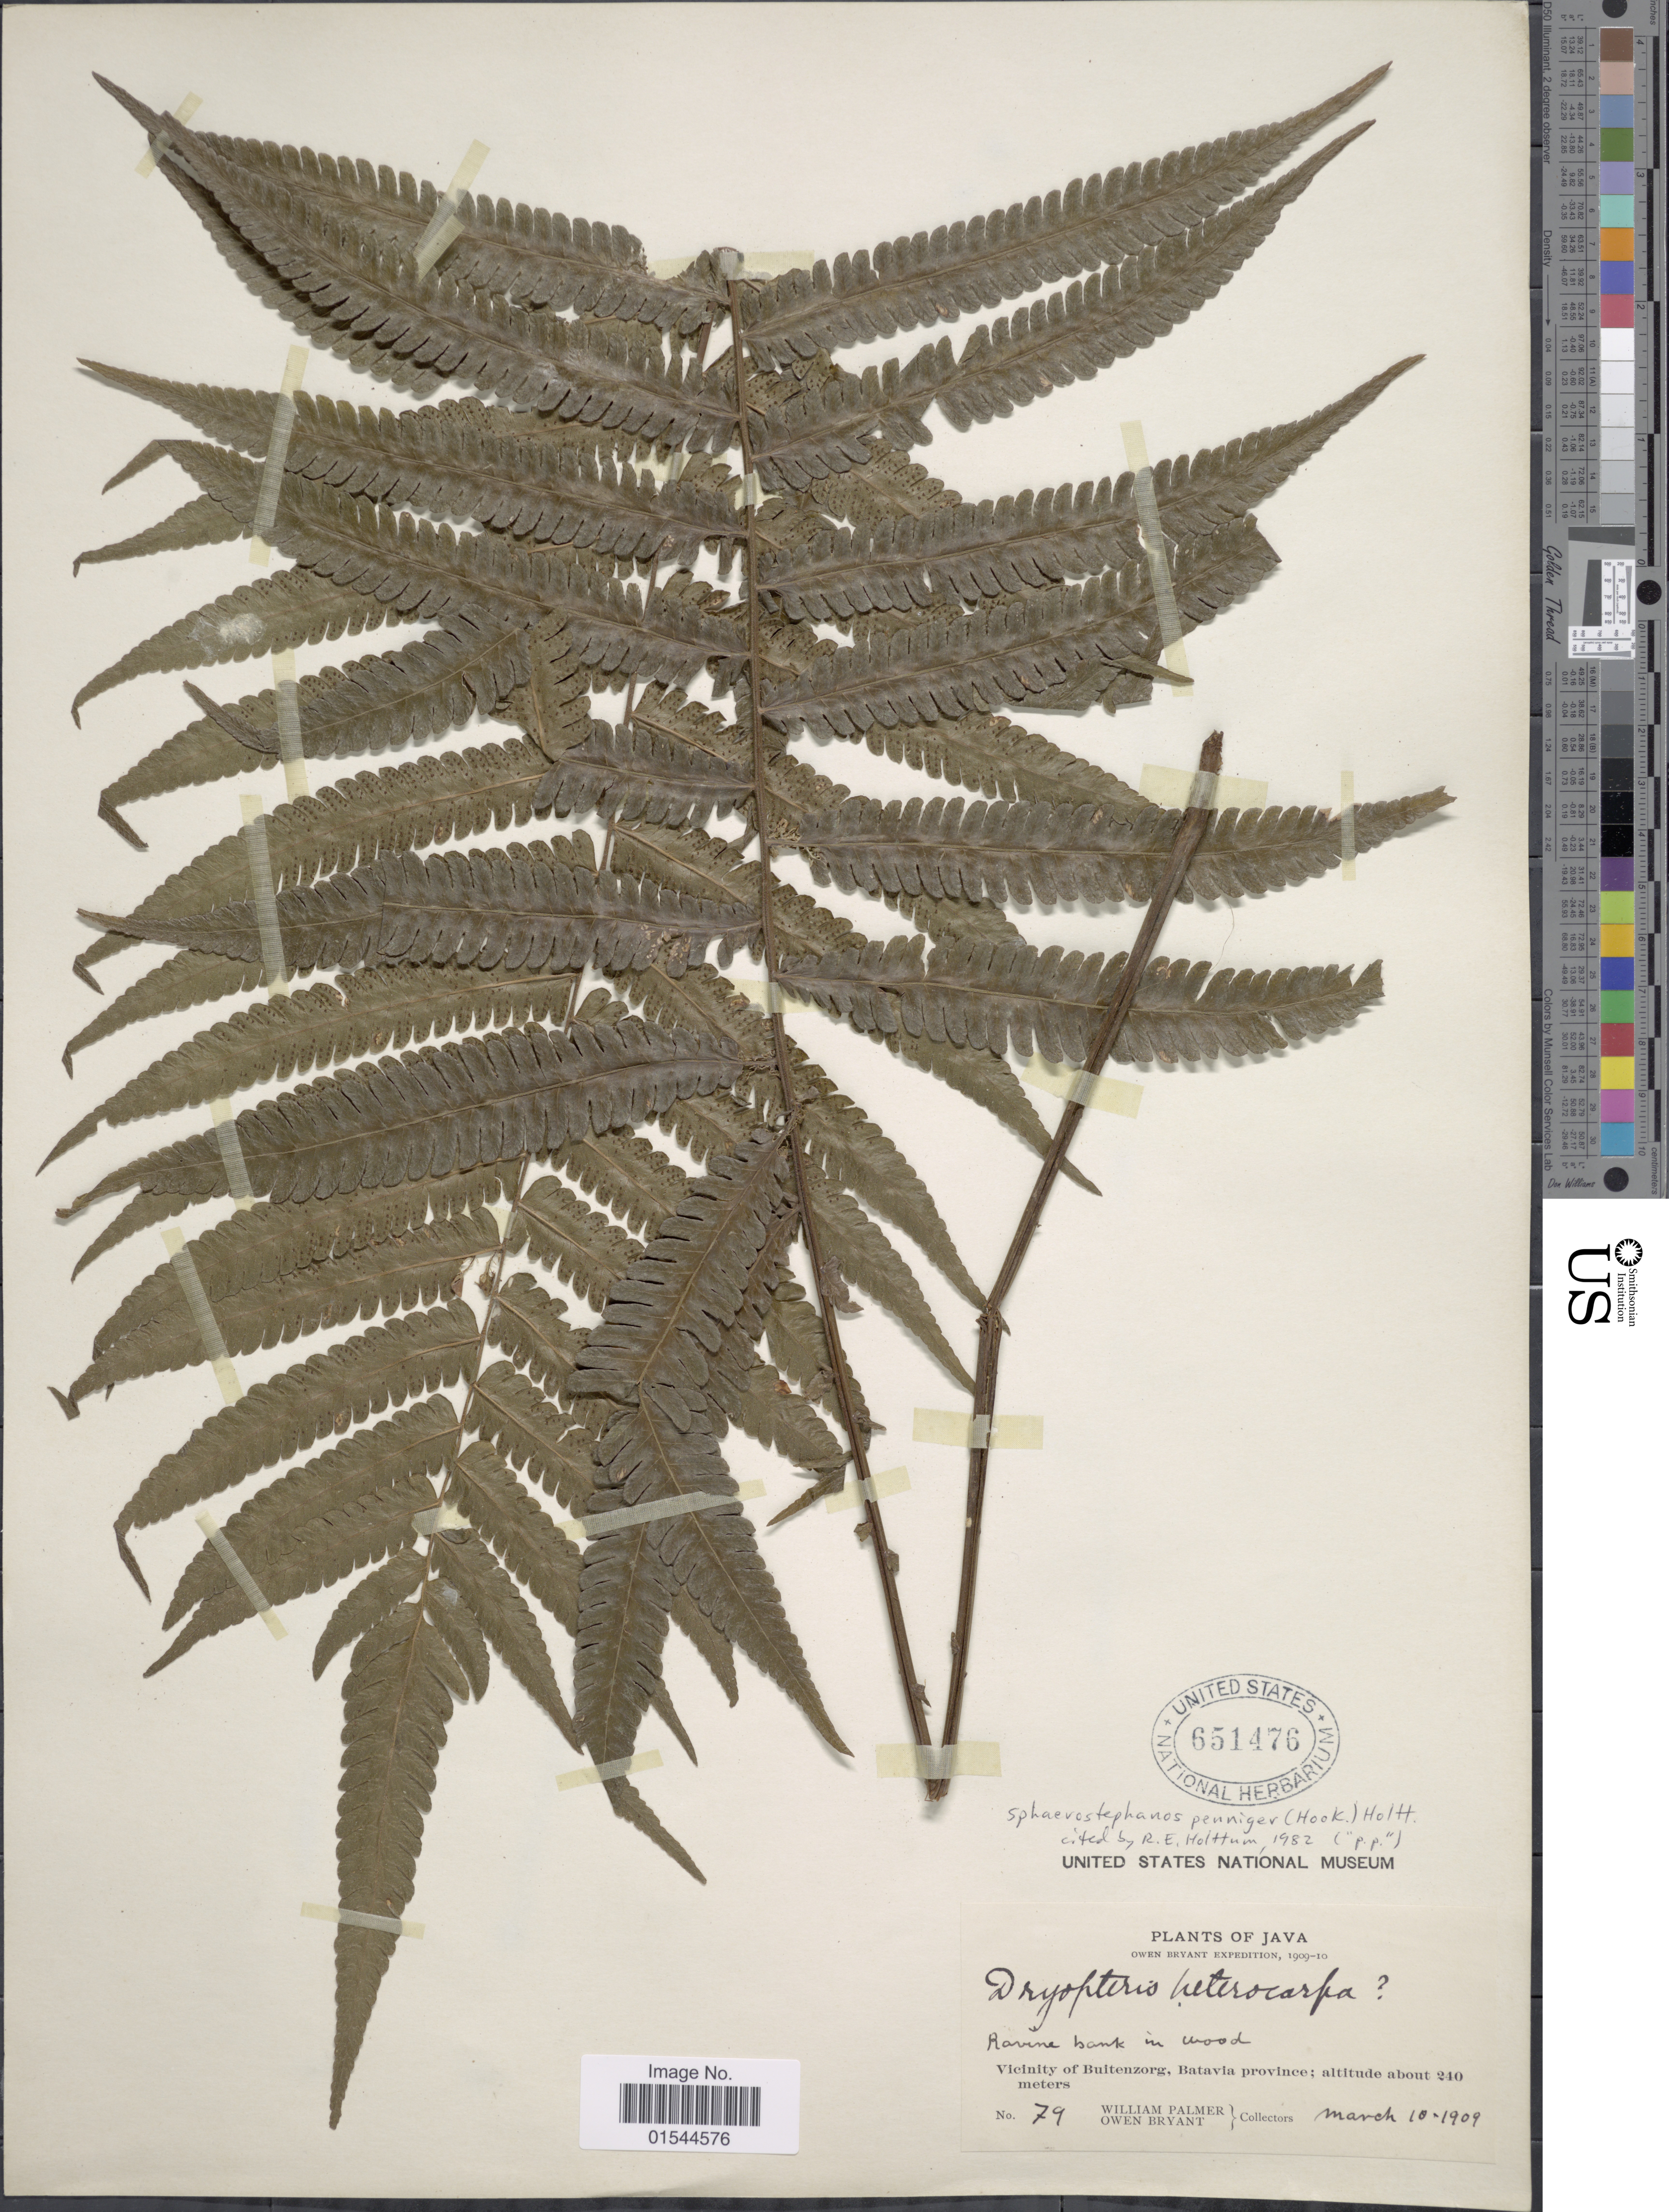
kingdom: Plantae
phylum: Tracheophyta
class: Polypodiopsida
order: Polypodiales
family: Thelypteridaceae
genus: Pneumatopteris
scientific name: Pneumatopteris pennigera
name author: (G. Forst.) Holttum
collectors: W. Palmer & O. Bryant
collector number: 79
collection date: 1909-03-10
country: Indonesia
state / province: Java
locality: Vicinity of Buitenzorg, Batavia Province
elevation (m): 240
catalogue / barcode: US 651476